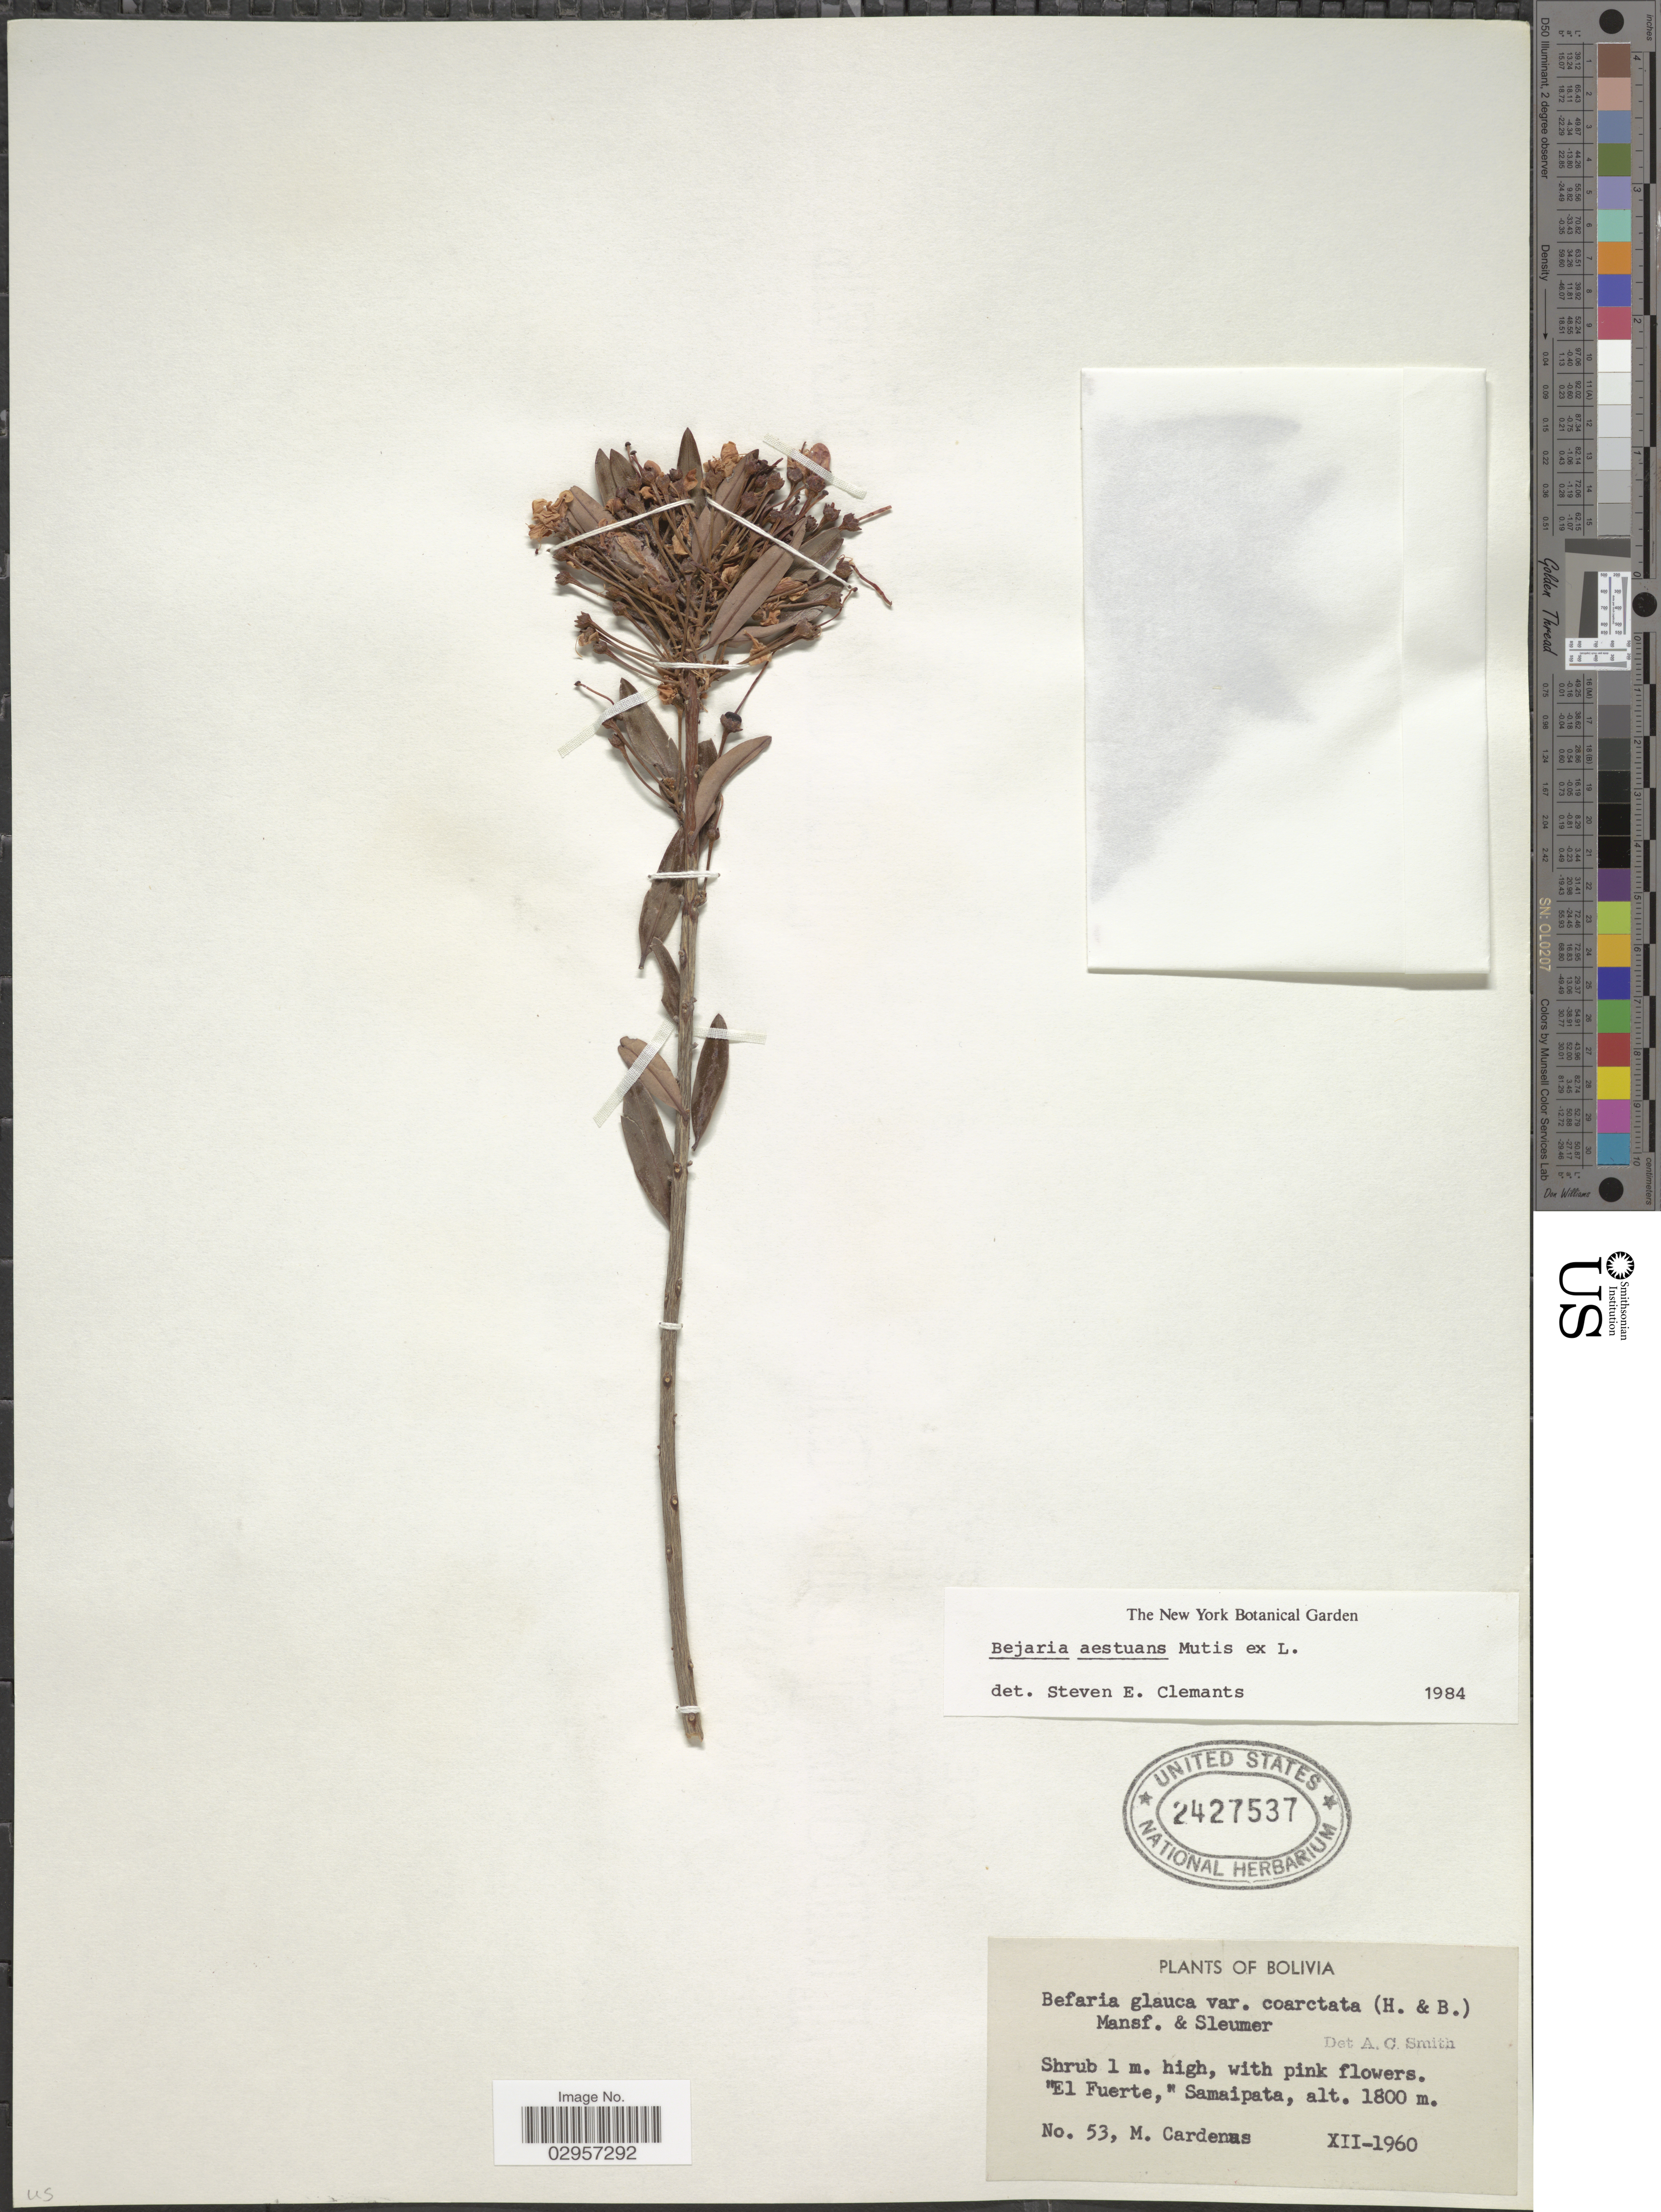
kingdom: Plantae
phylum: Tracheophyta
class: Magnoliopsida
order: Ericales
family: Ericaceae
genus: Befaria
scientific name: Befaria aestuans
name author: Mutis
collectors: M. Cárdenas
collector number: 53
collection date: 1960-12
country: Bolivia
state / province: Santa Cruz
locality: El Fuerte,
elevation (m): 1800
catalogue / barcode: US 2427537